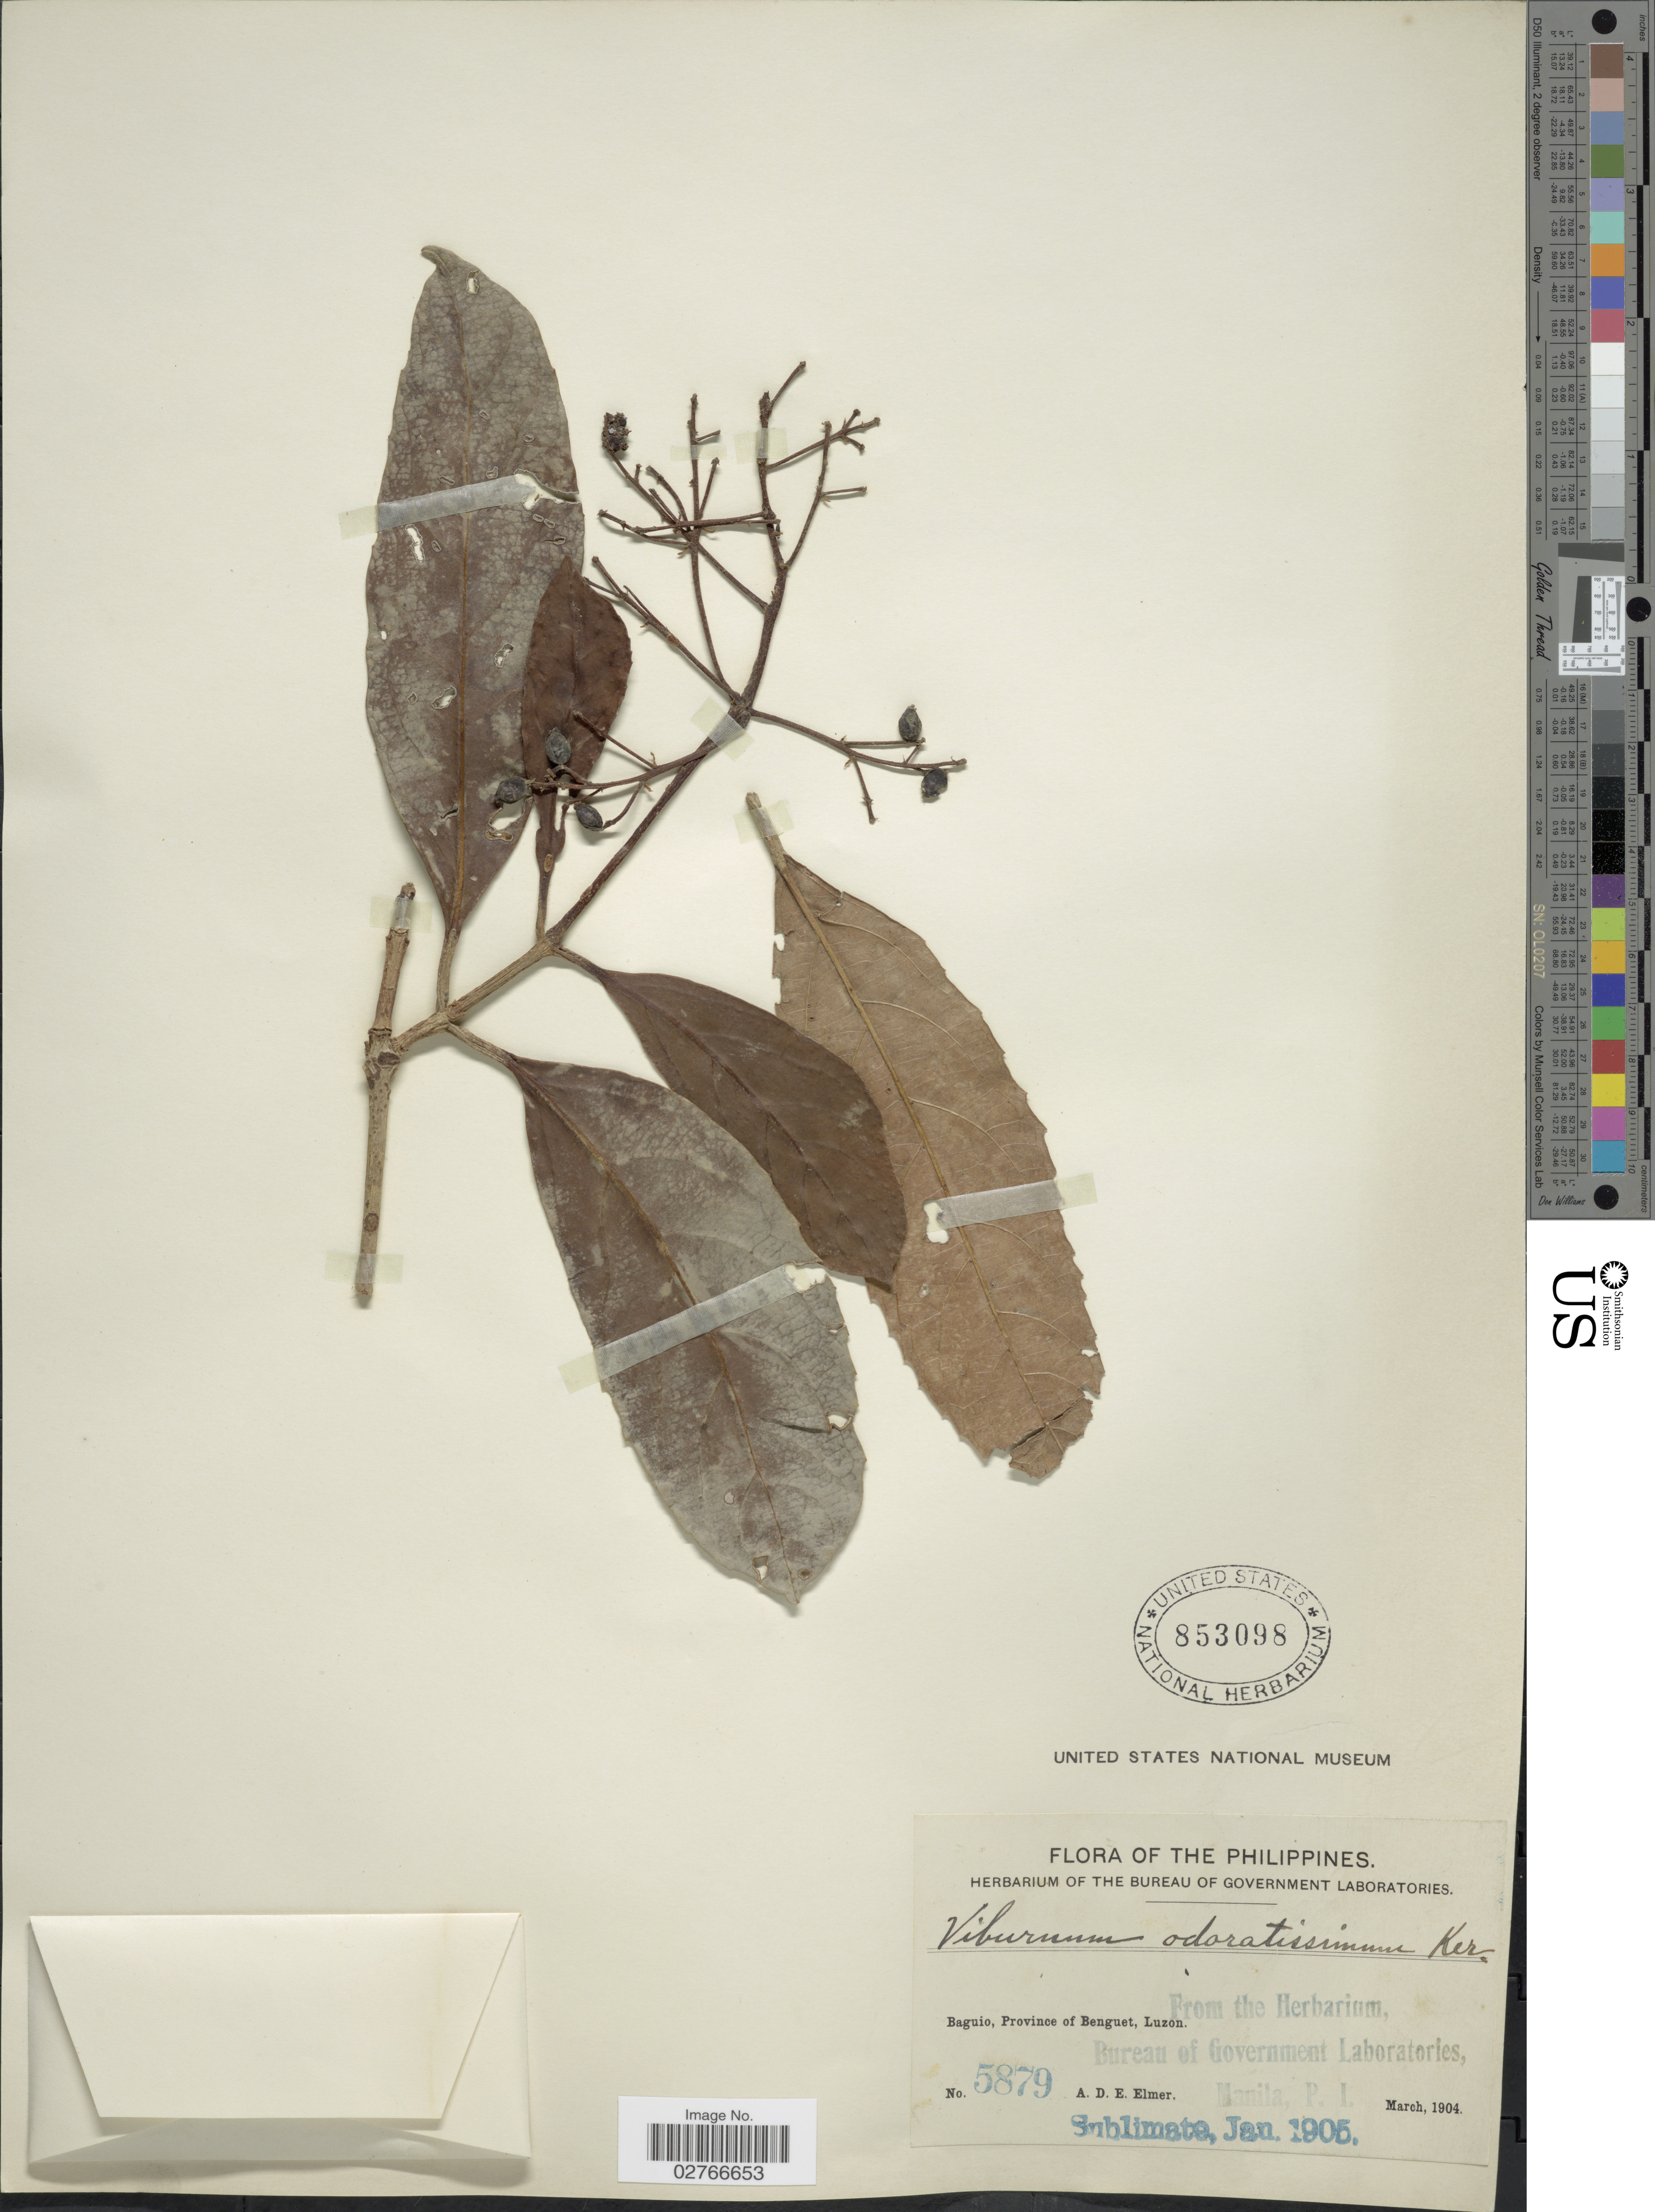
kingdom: Plantae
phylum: Tracheophyta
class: Magnoliopsida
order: Dipsacales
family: Viburnaceae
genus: Viburnum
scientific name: Viburnum odoratissimum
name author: Ker Gawl.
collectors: A. D. E. Elmer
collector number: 5879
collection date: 1904-03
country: Philippines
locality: Baguio, Province of Benguet, Luzon.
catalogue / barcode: US 853098